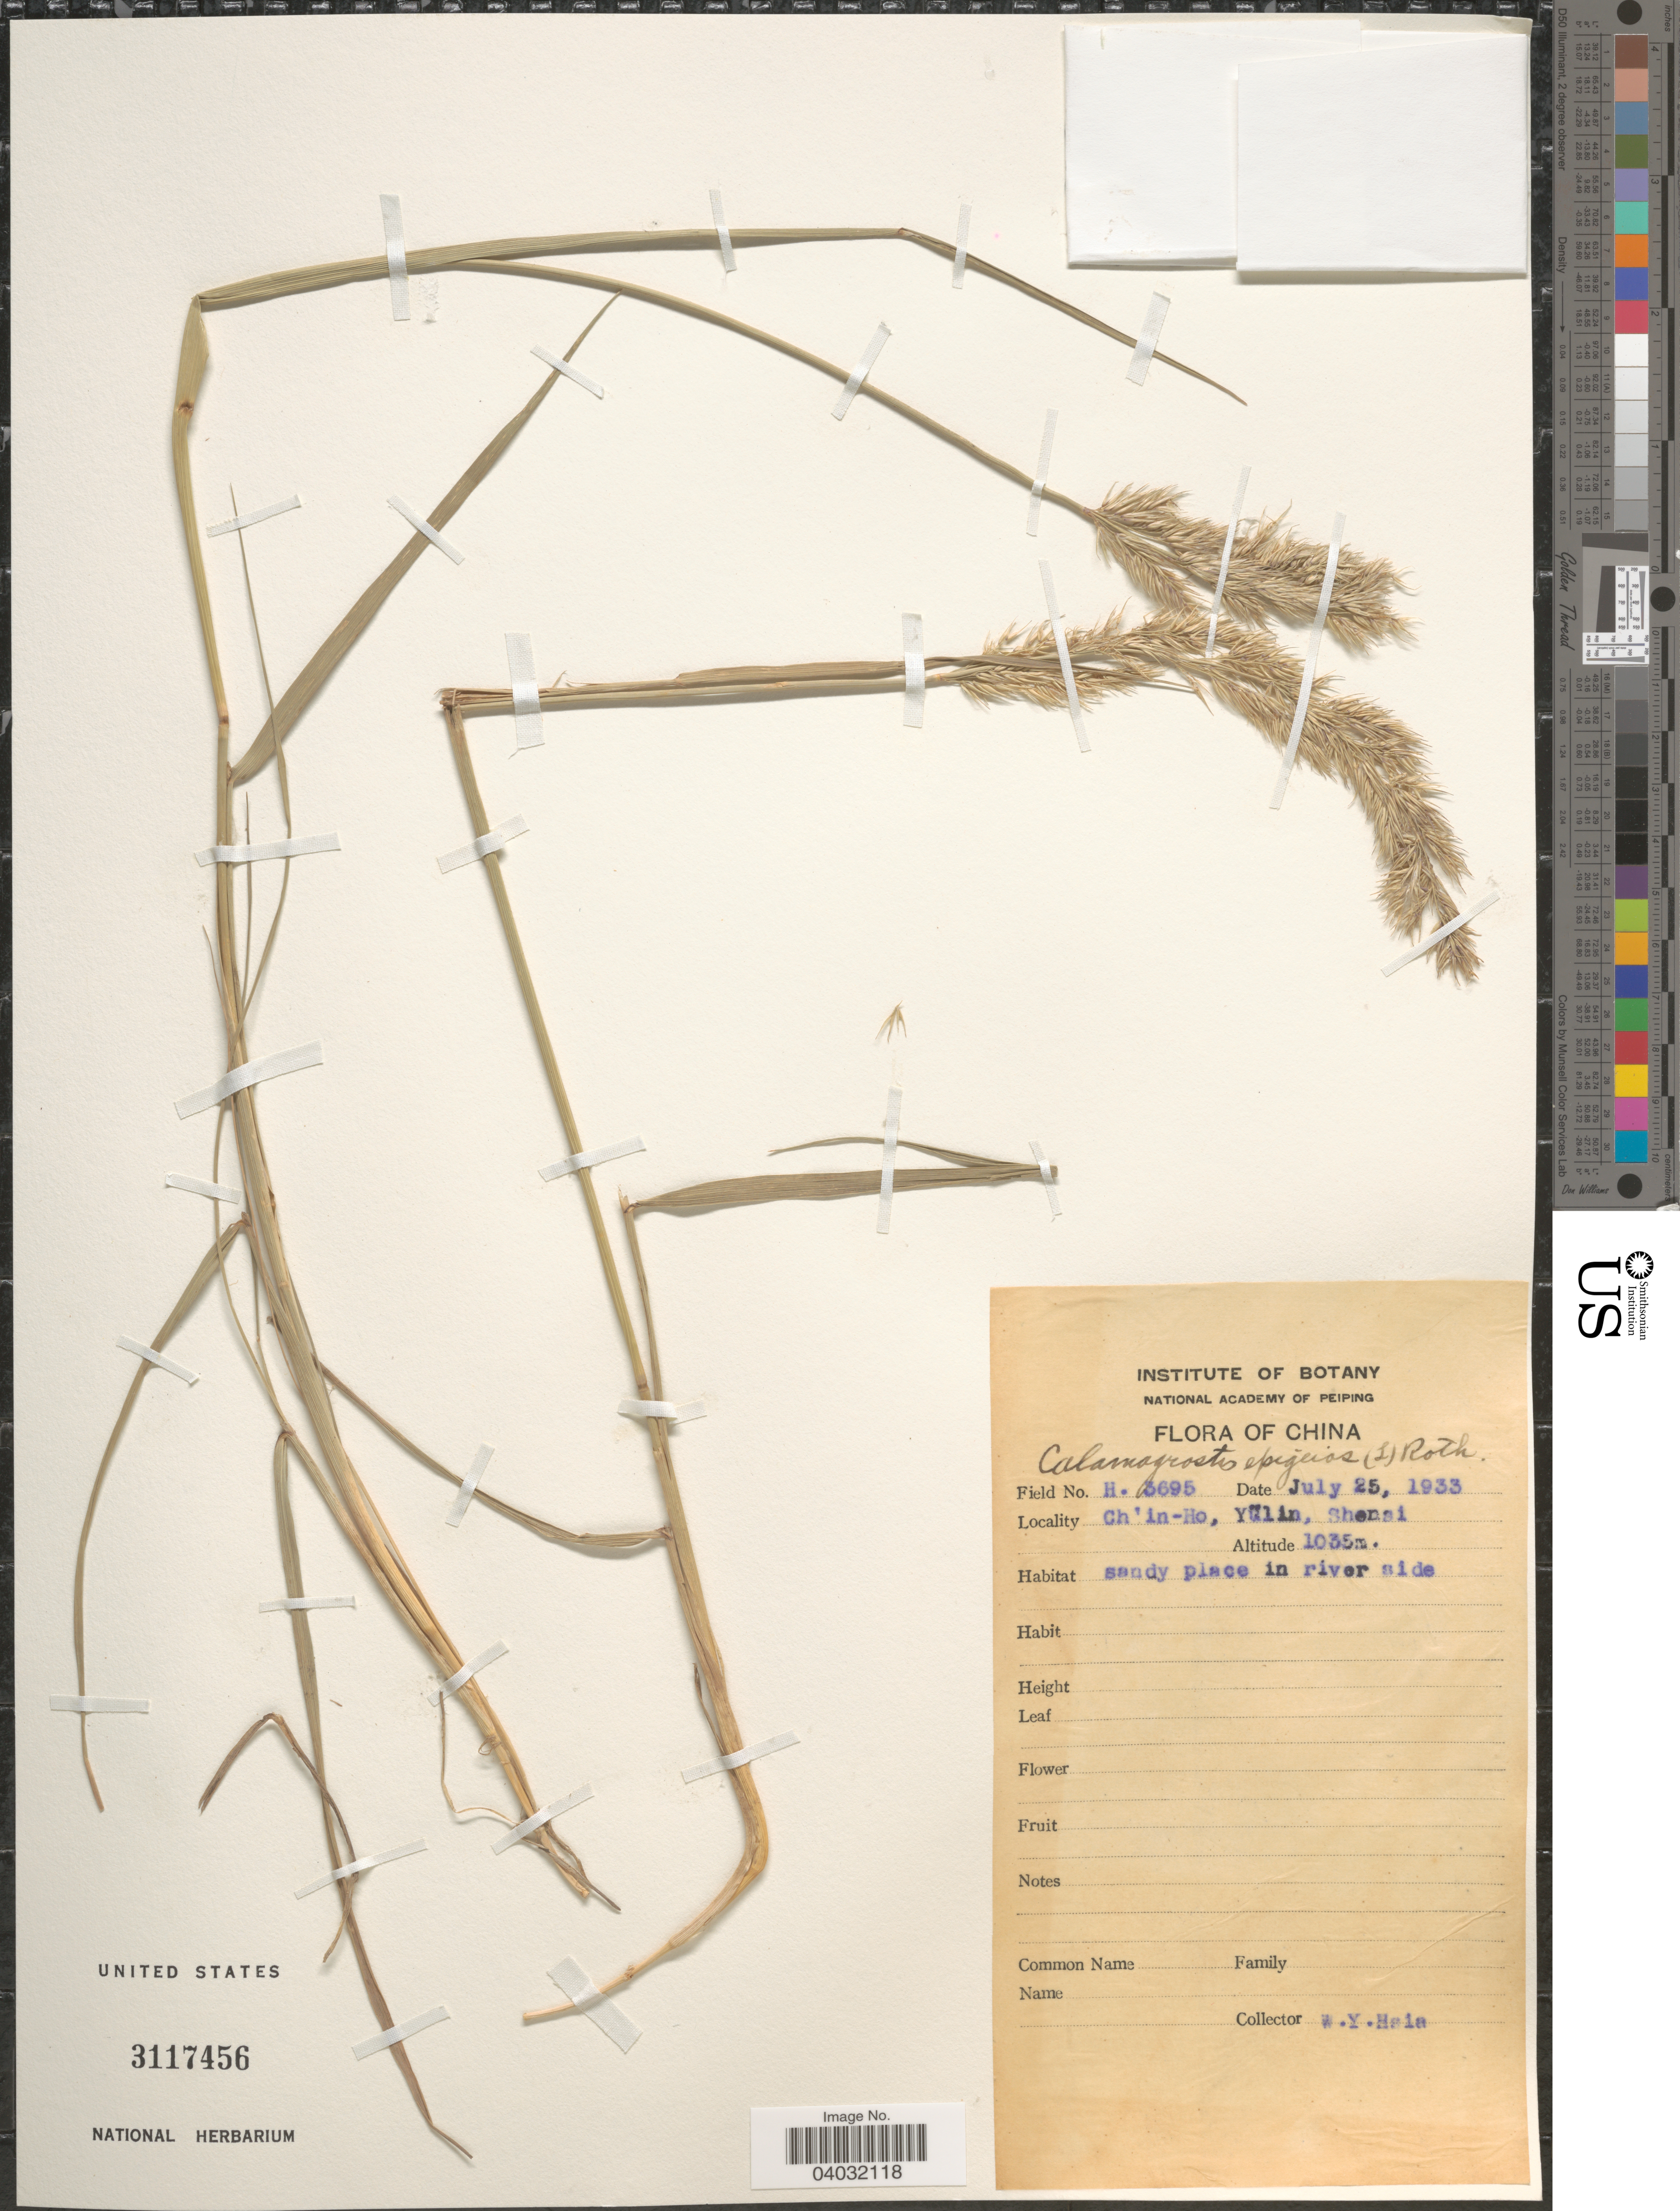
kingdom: Plantae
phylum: Tracheophyta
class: Liliopsida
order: Poales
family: Poaceae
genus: Calamagrostis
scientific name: Calamagrostis epigeios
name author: (L.) Roth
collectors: W. Hsia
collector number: H3695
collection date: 1933-07-25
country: China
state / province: Shaanxi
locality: Ch'in-Ho, Yülin, Shensi.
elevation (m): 1035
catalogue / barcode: US 3117456